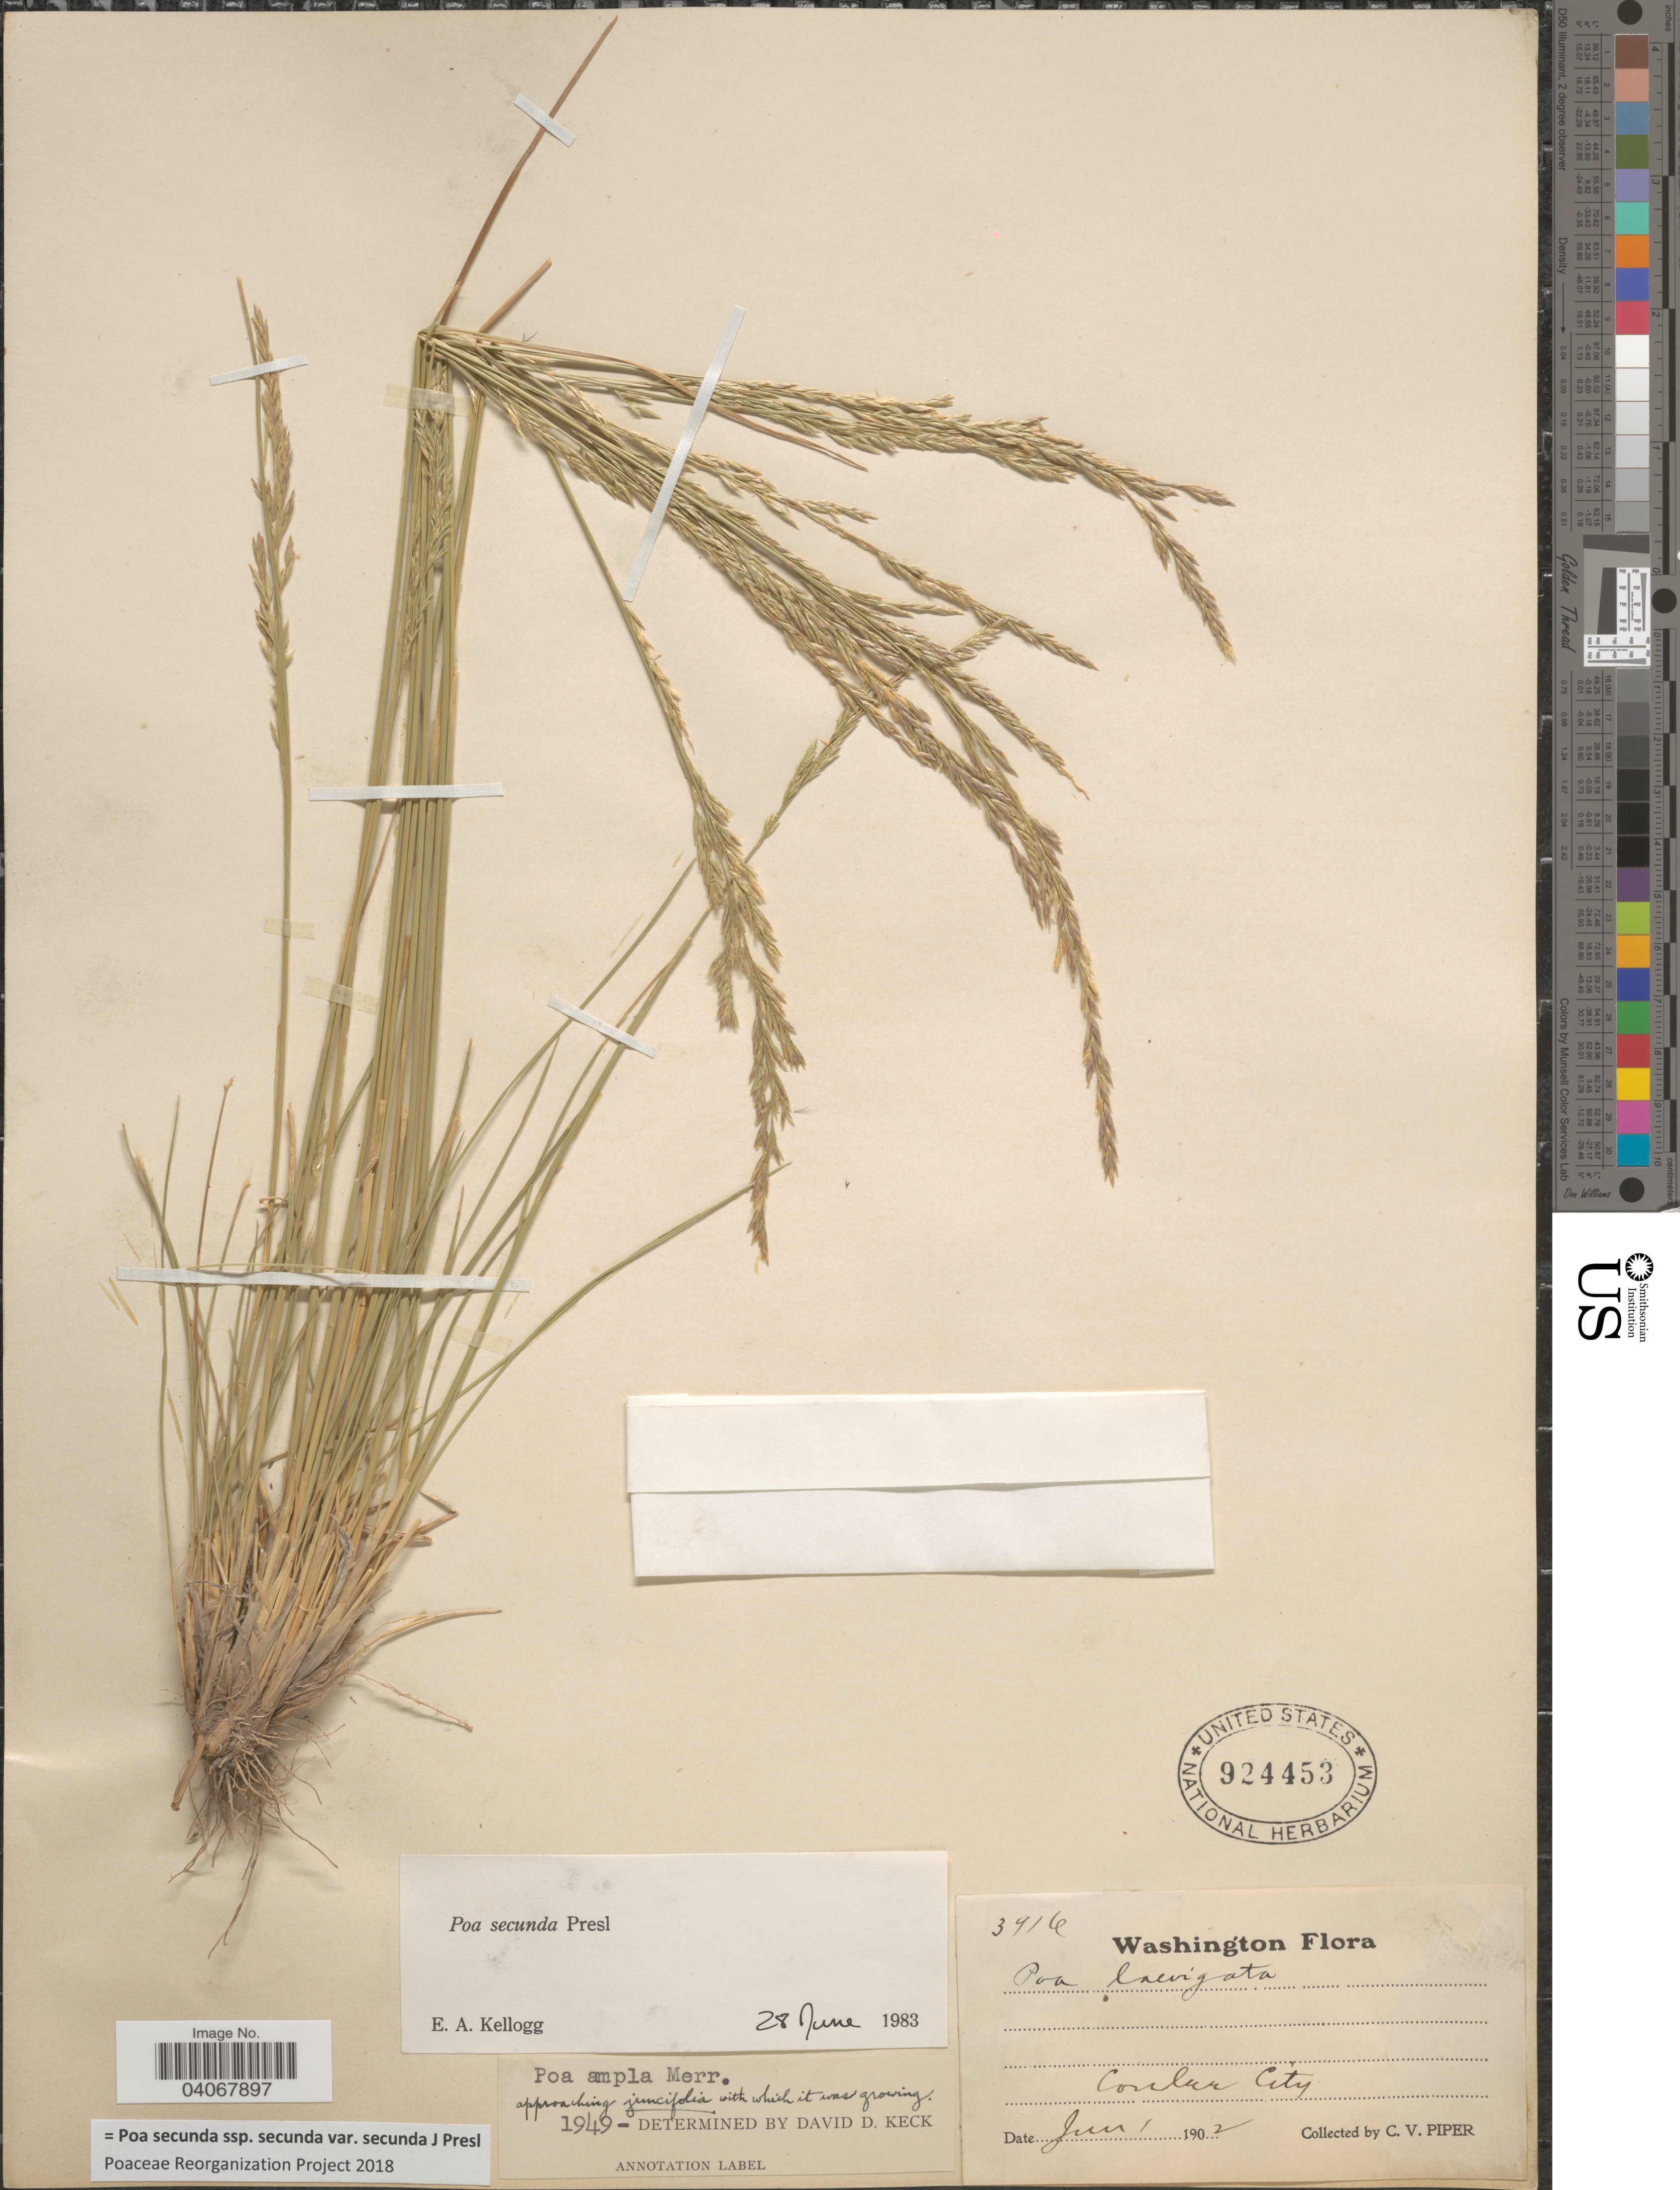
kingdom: Plantae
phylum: Tracheophyta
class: Liliopsida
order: Poales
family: Poaceae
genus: Poa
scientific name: Poa secunda subsp. secunda var. secunda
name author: J. Presl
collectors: C. V. Piper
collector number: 3916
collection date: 1902-06-01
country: United States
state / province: Washington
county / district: Grant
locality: Coulee City.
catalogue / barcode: US 924453